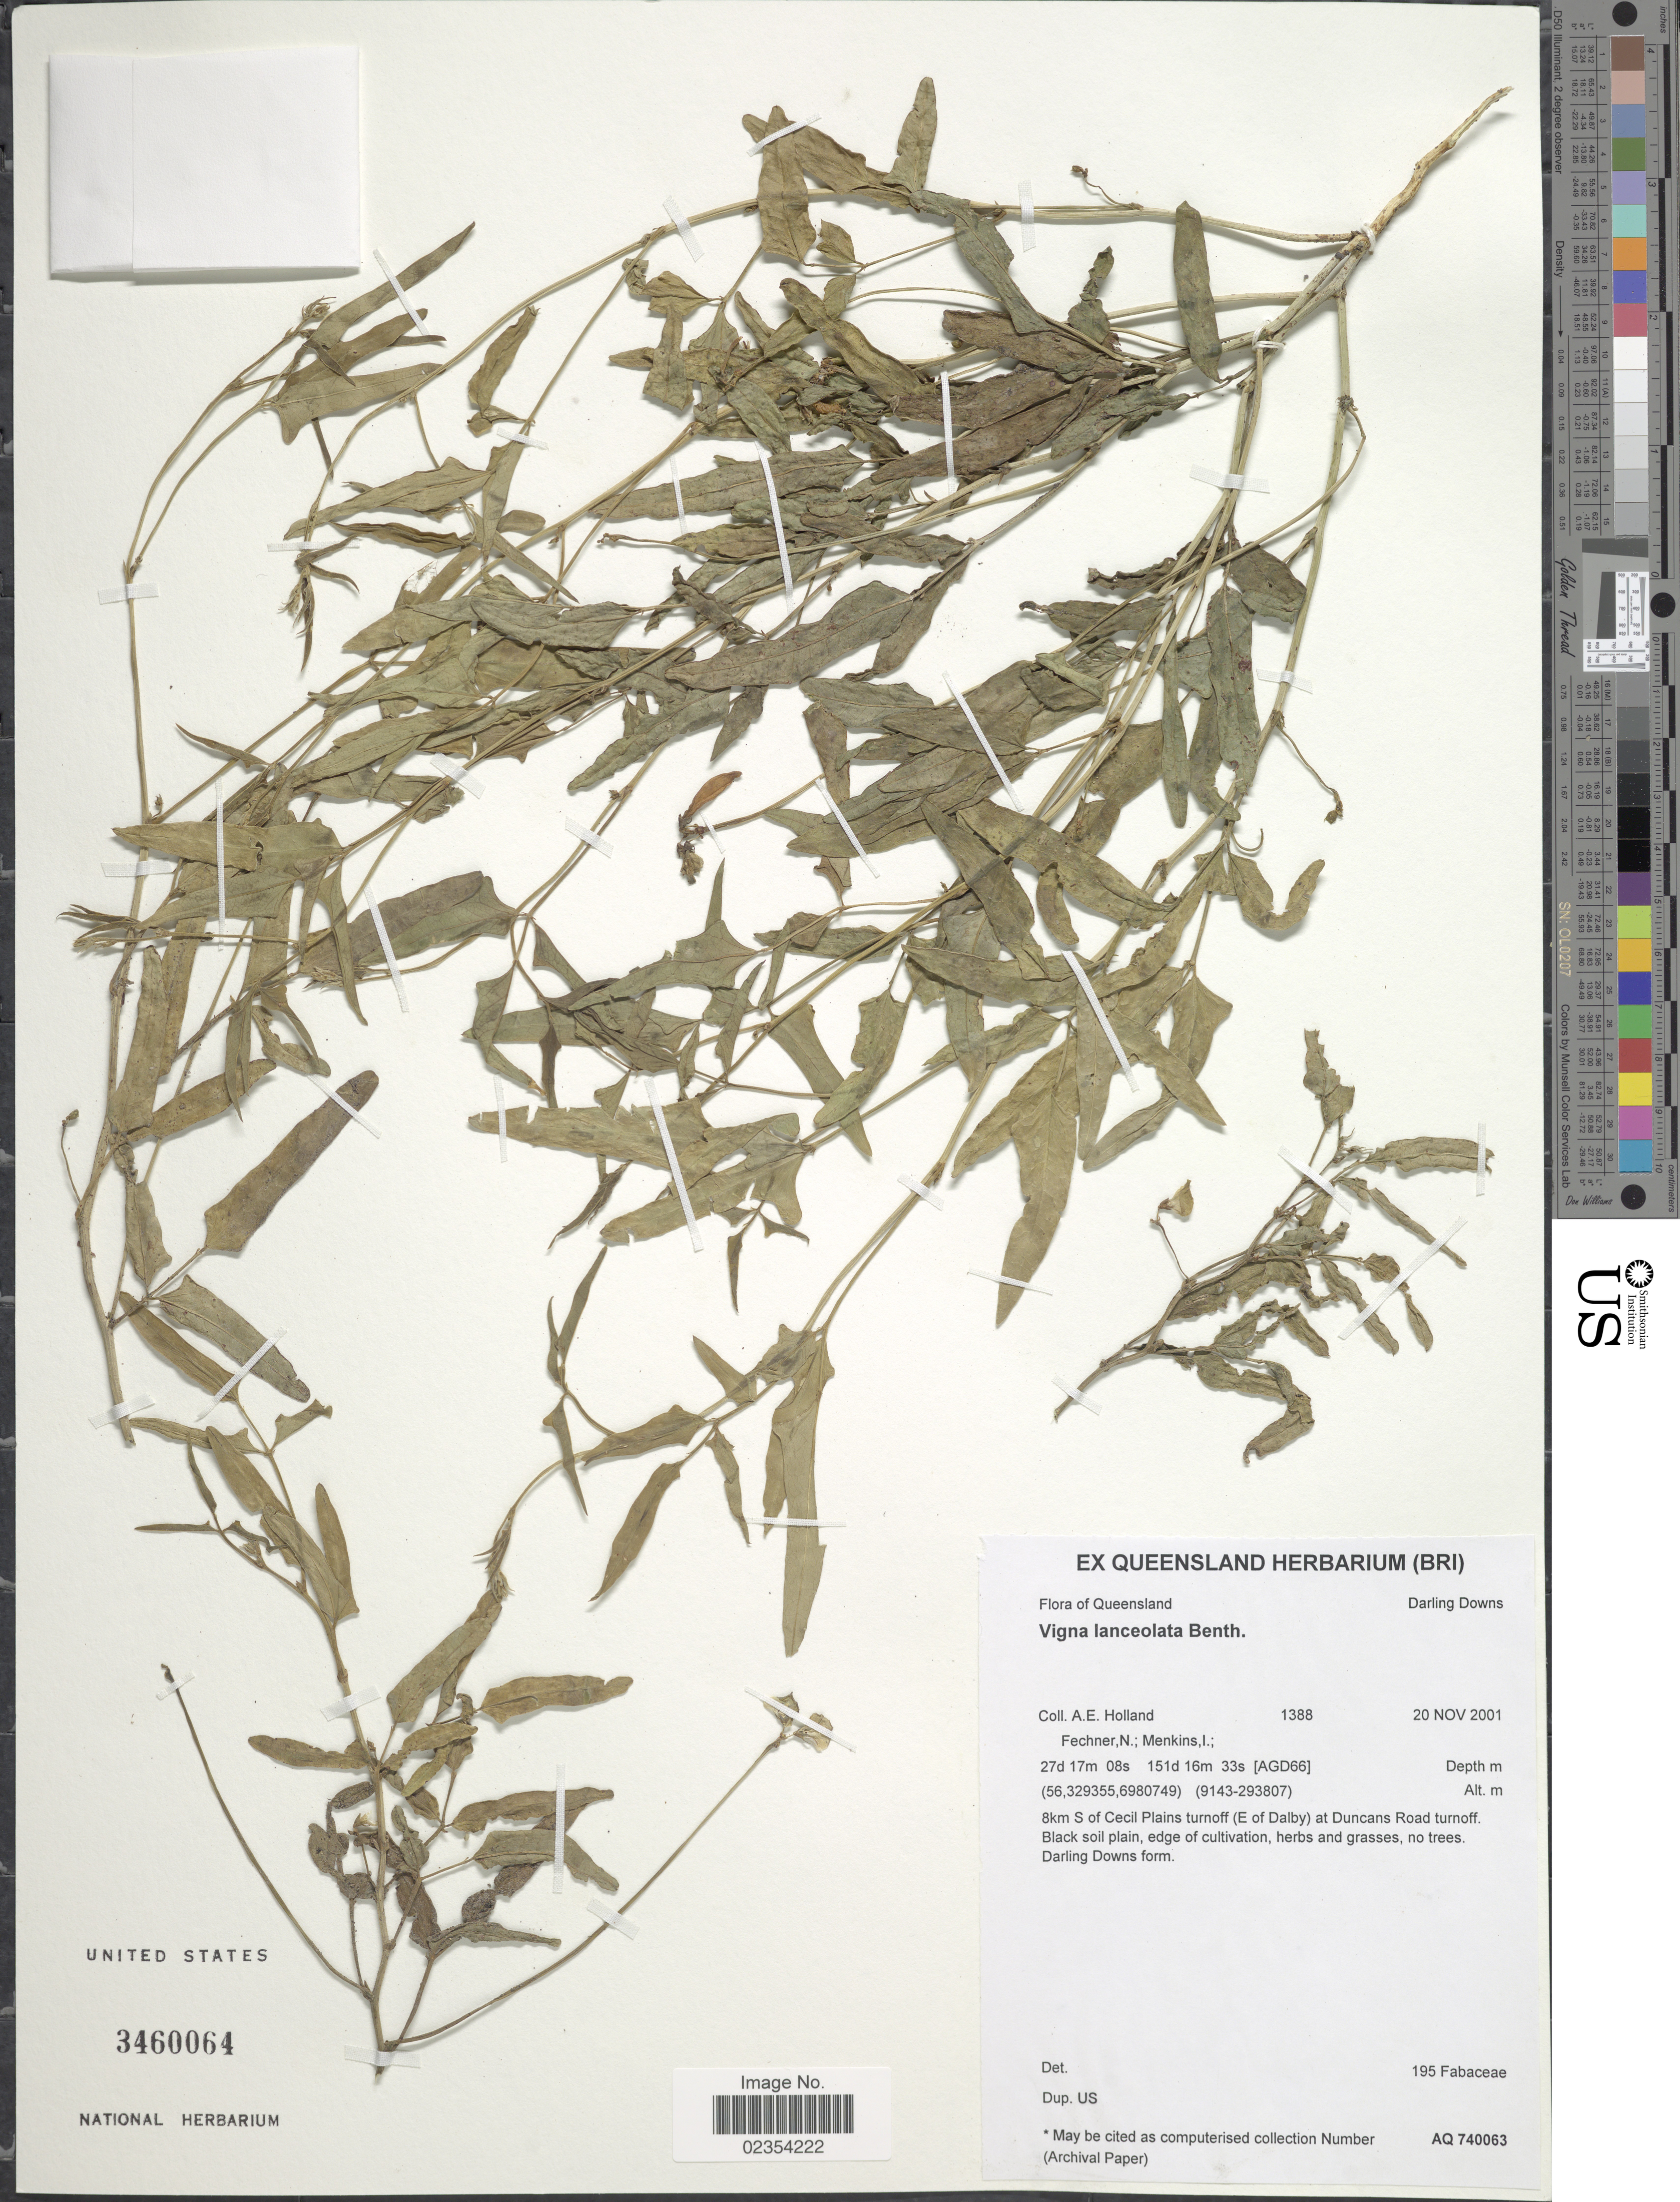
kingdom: Plantae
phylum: Tracheophyta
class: Magnoliopsida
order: Fabales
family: Fabaceae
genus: Vigna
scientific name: Vigna lanceolata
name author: Benth.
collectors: A. Holland, N. Fechner & I. Menkins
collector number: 1388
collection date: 2001-11-20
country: Australia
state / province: Queensland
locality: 8km S of Cecil Plains turnoff (E of Dalby) at Duncans Road turnoff, edge of cultivation.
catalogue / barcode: US 3460064